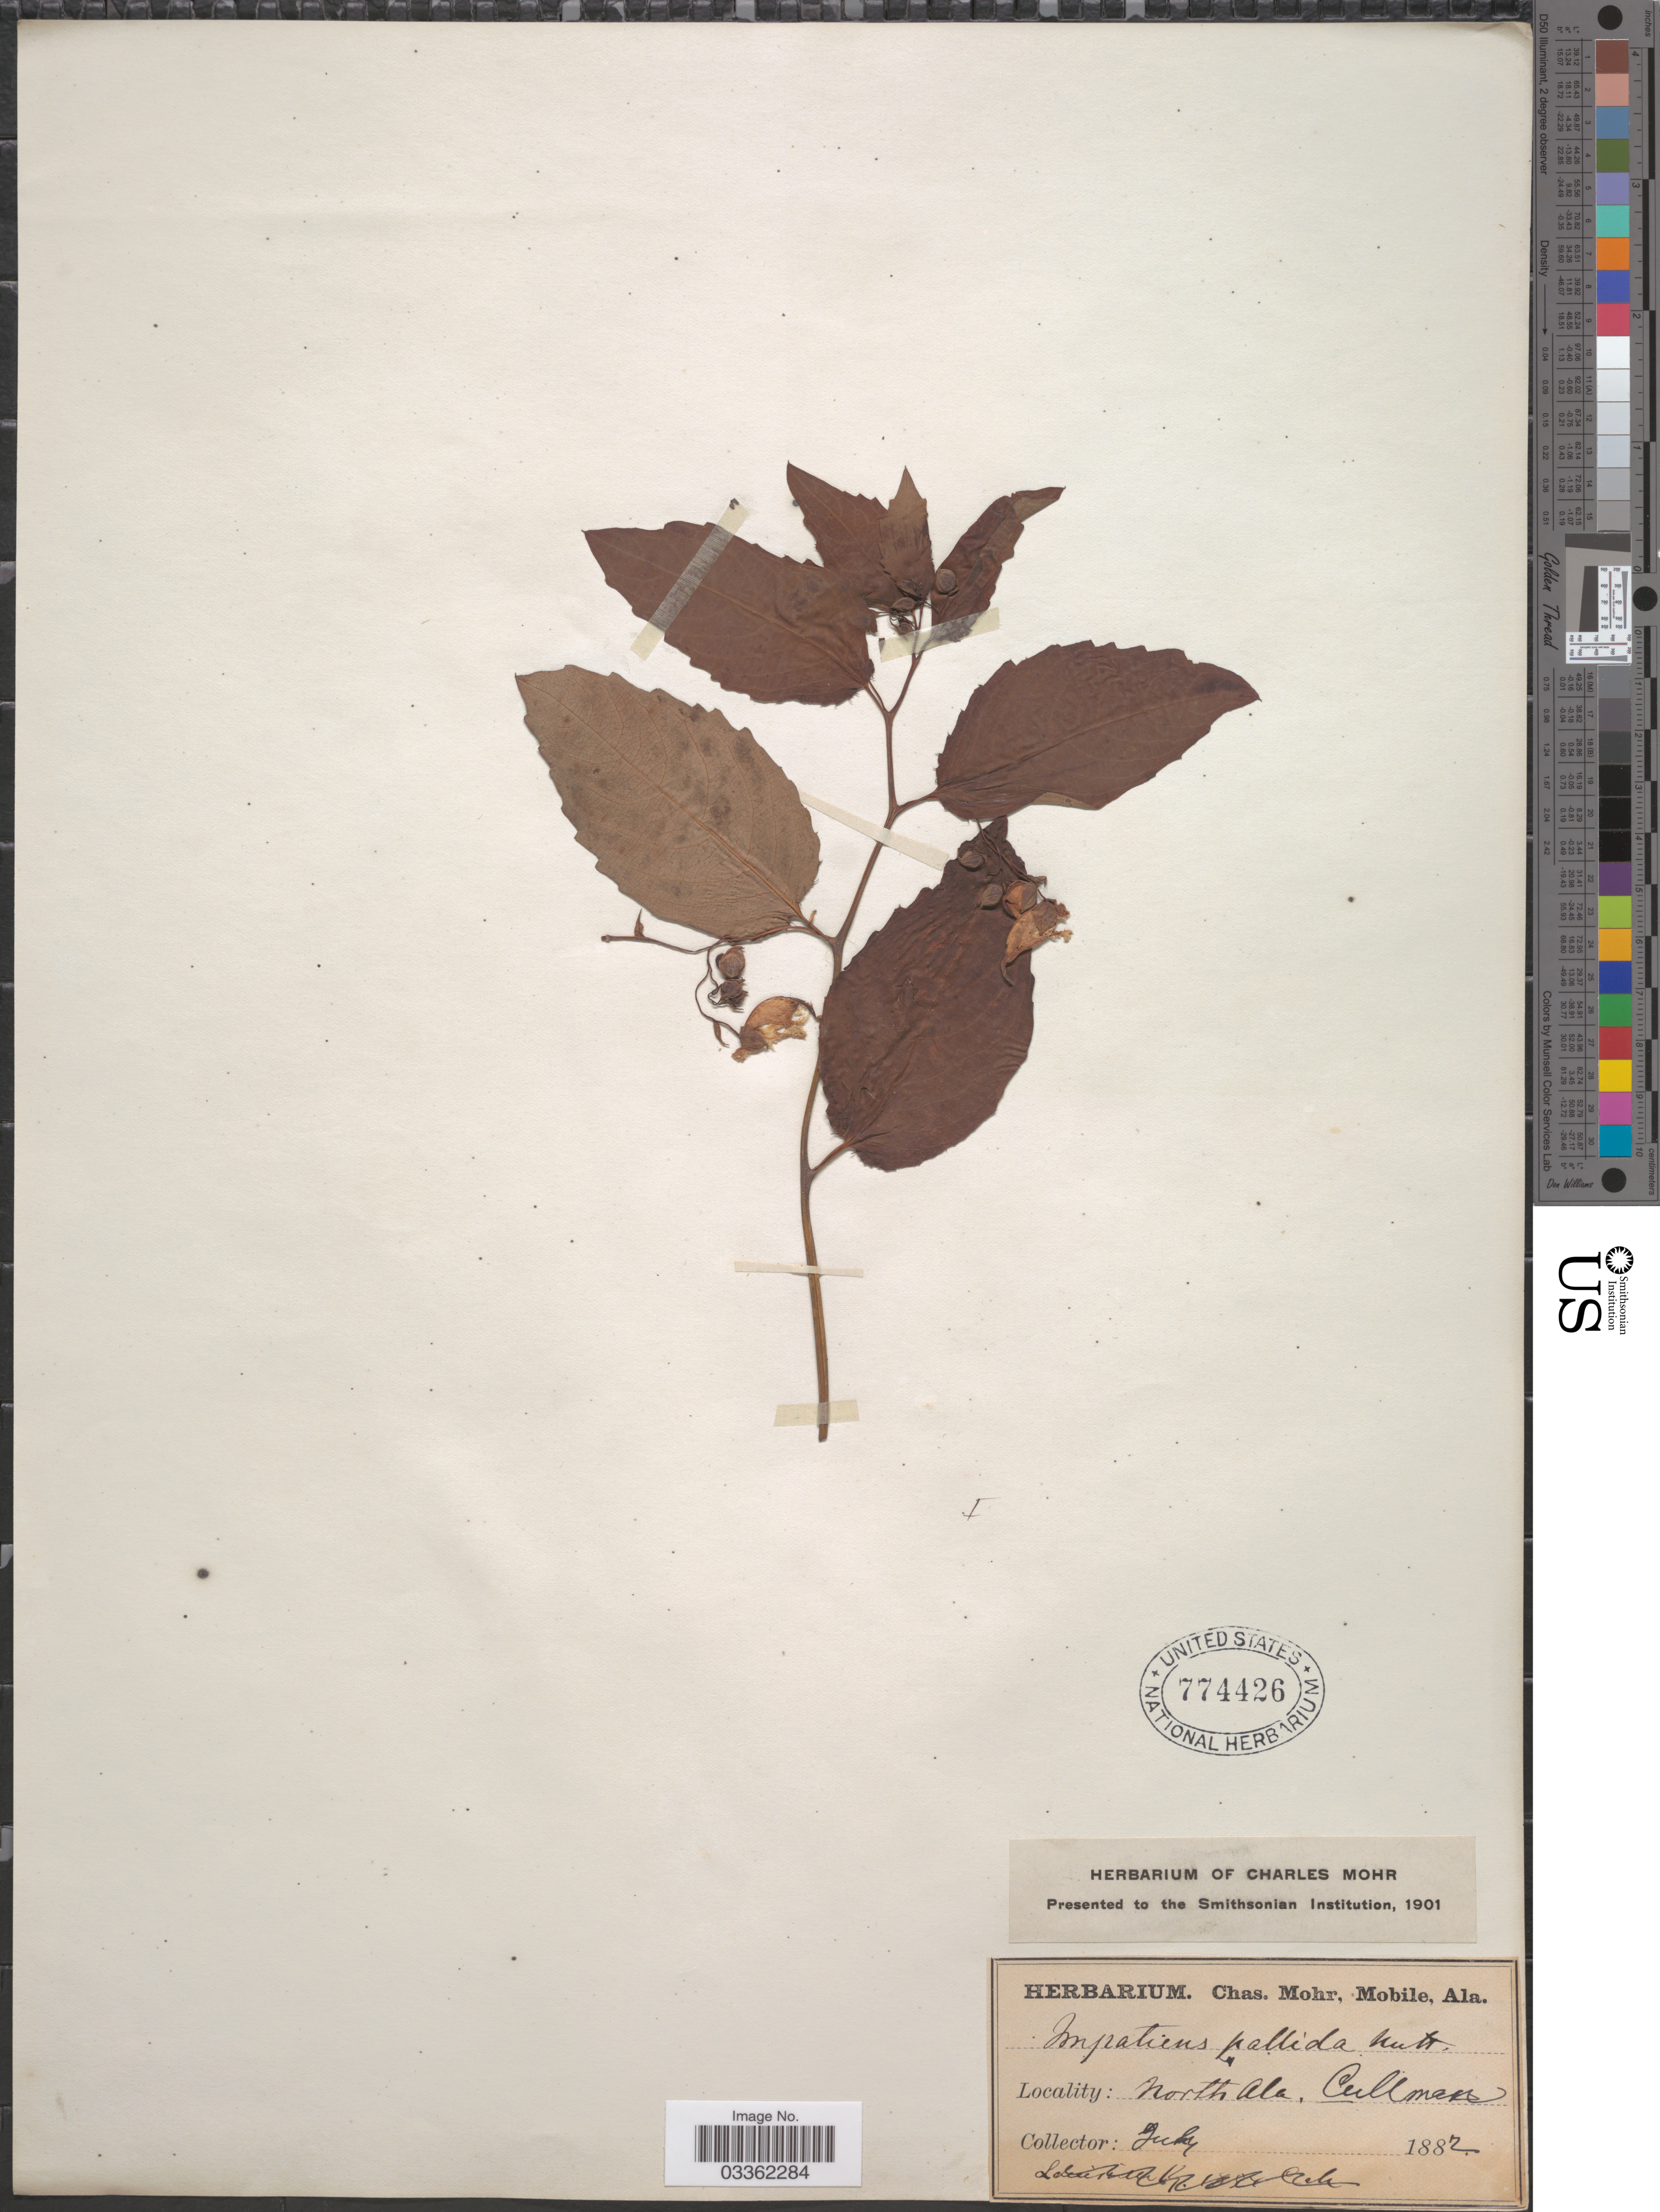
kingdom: Plantae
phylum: Tracheophyta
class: Magnoliopsida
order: Ericales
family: Balsaminaceae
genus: Impatiens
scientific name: Impatiens capensis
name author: Meerb.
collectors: ex herb. Charles Mohr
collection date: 1882-07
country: United States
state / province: Alabama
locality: North Alabama, Cullman.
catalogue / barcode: US 774426